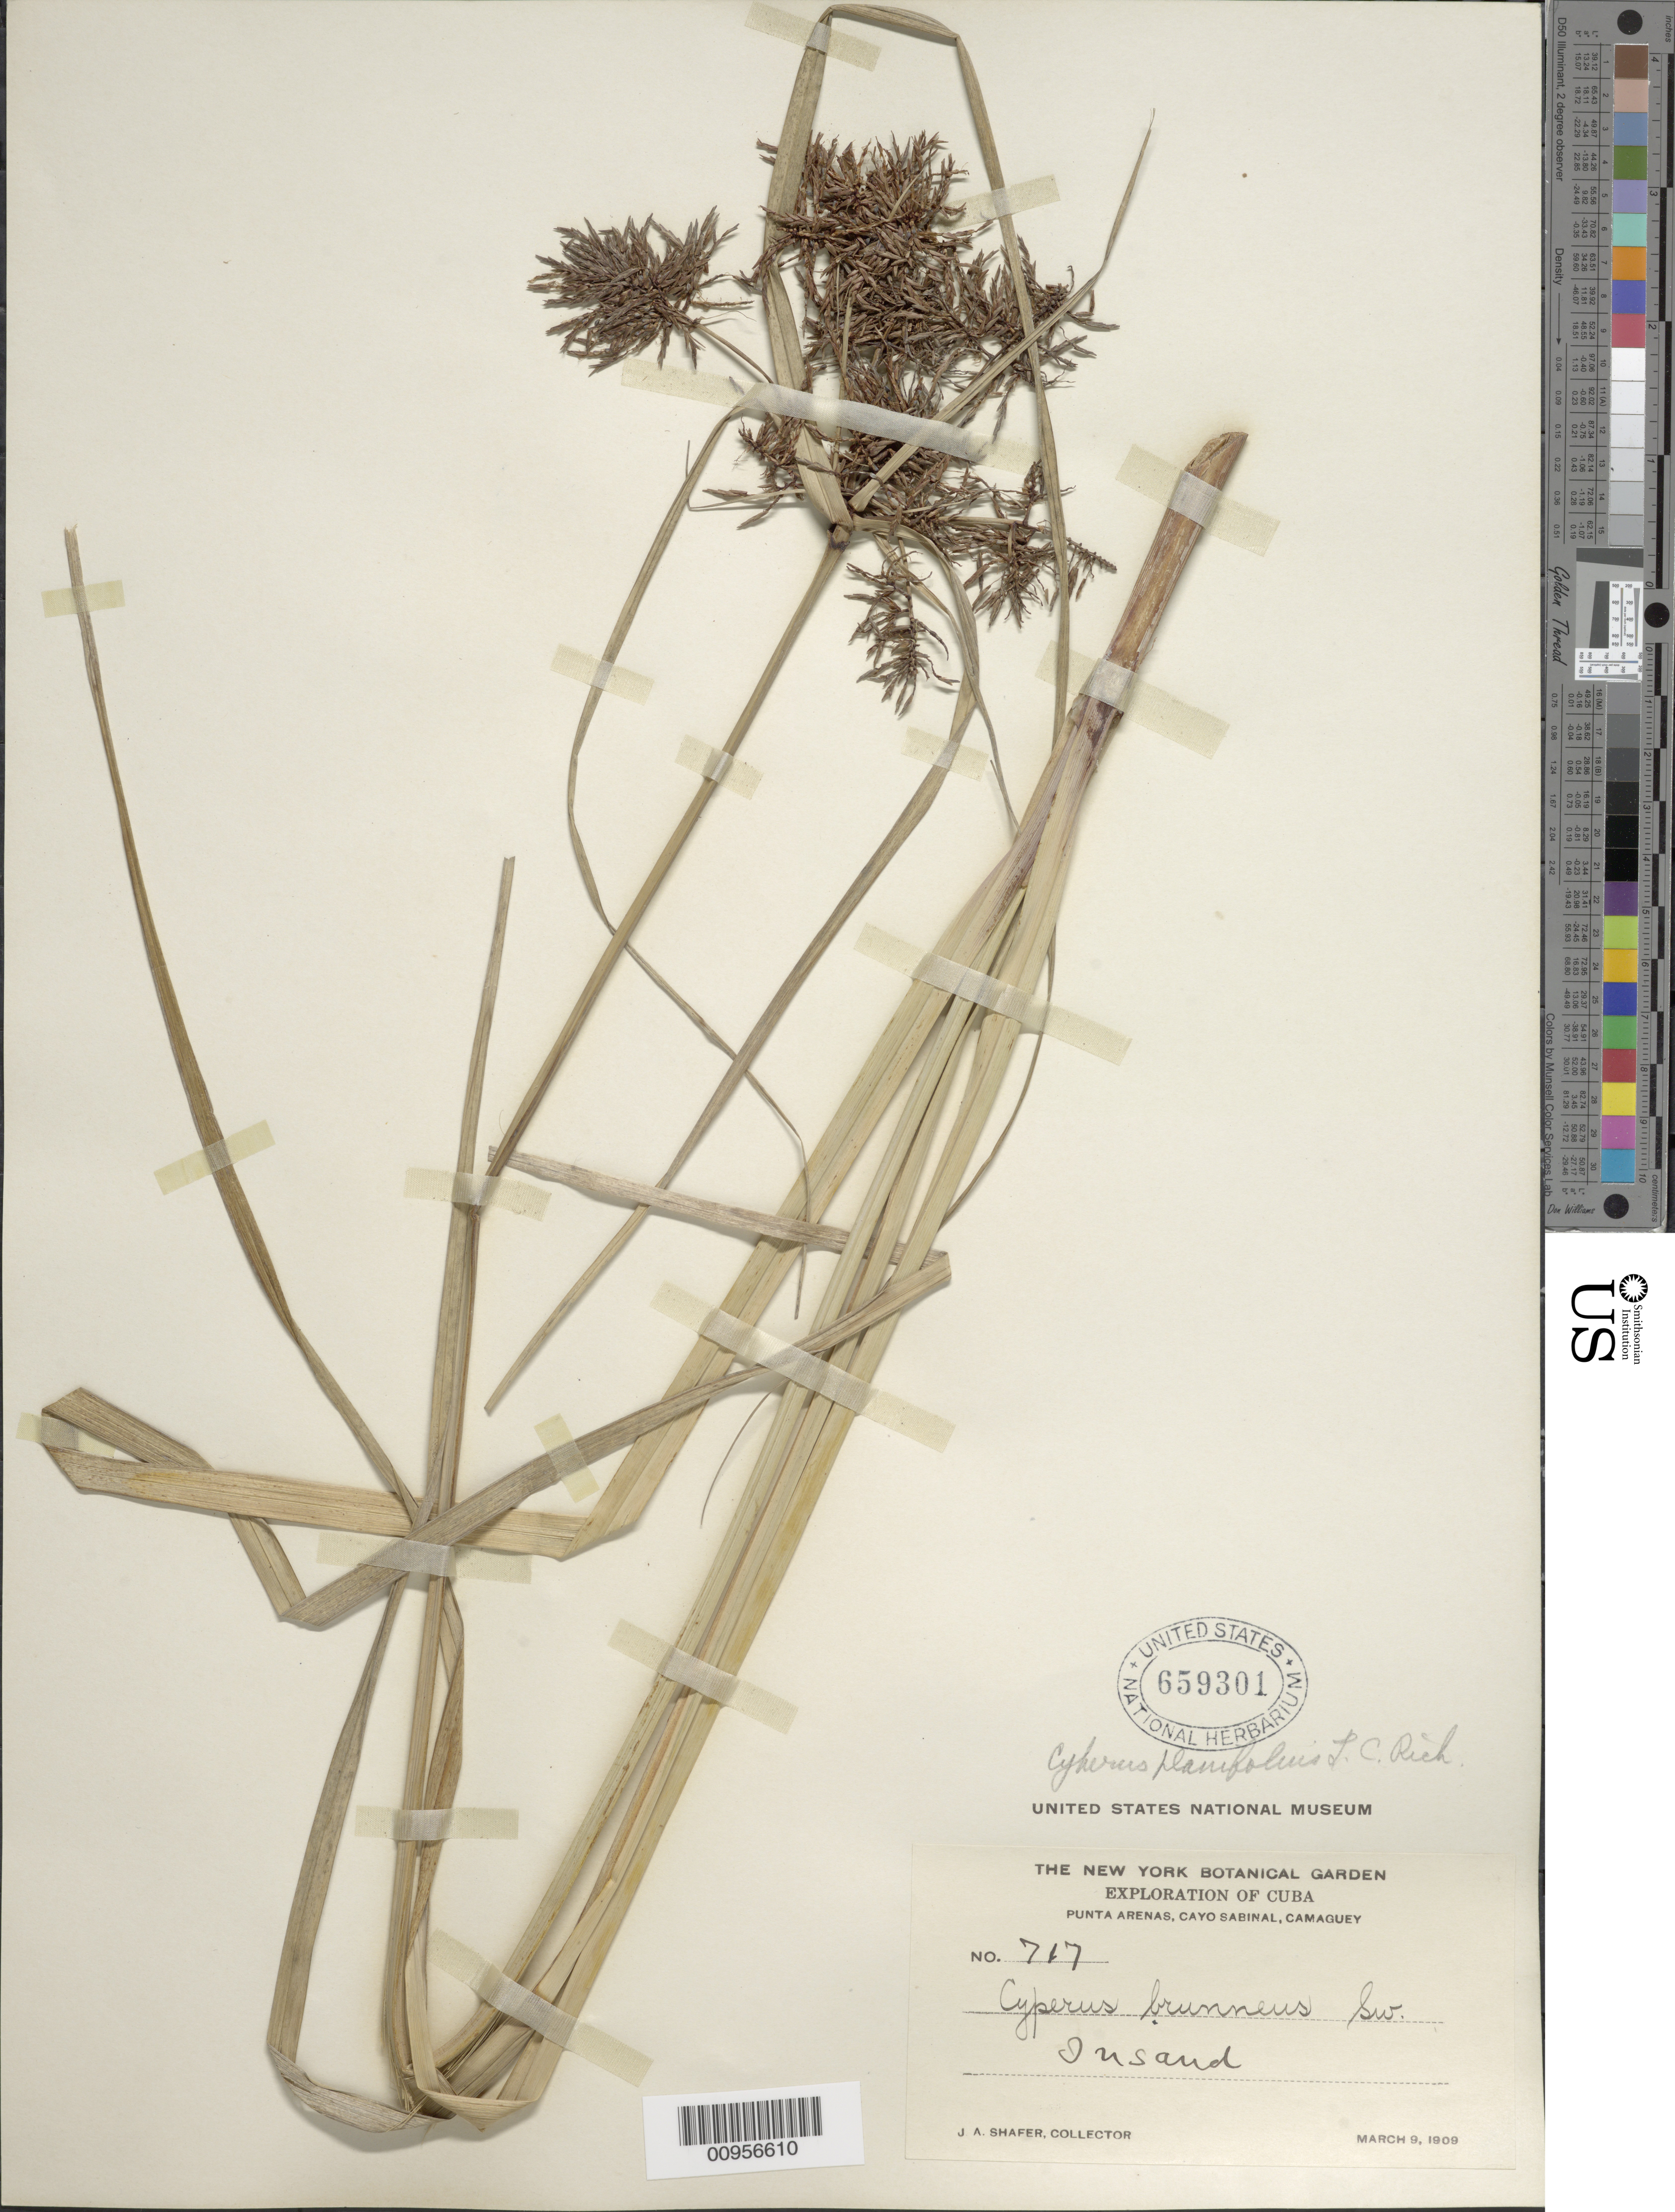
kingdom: Plantae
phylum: Tracheophyta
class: Liliopsida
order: Poales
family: Cyperaceae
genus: Cyperus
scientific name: Cyperus planifolius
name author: Rich.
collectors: J. A. Shafer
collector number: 717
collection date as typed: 09 Mar 1909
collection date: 1909-03-09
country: Cuba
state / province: Camagüey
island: Cuba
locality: Punta Arenas, Cayo Sabinal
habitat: In sand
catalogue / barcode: US 659301